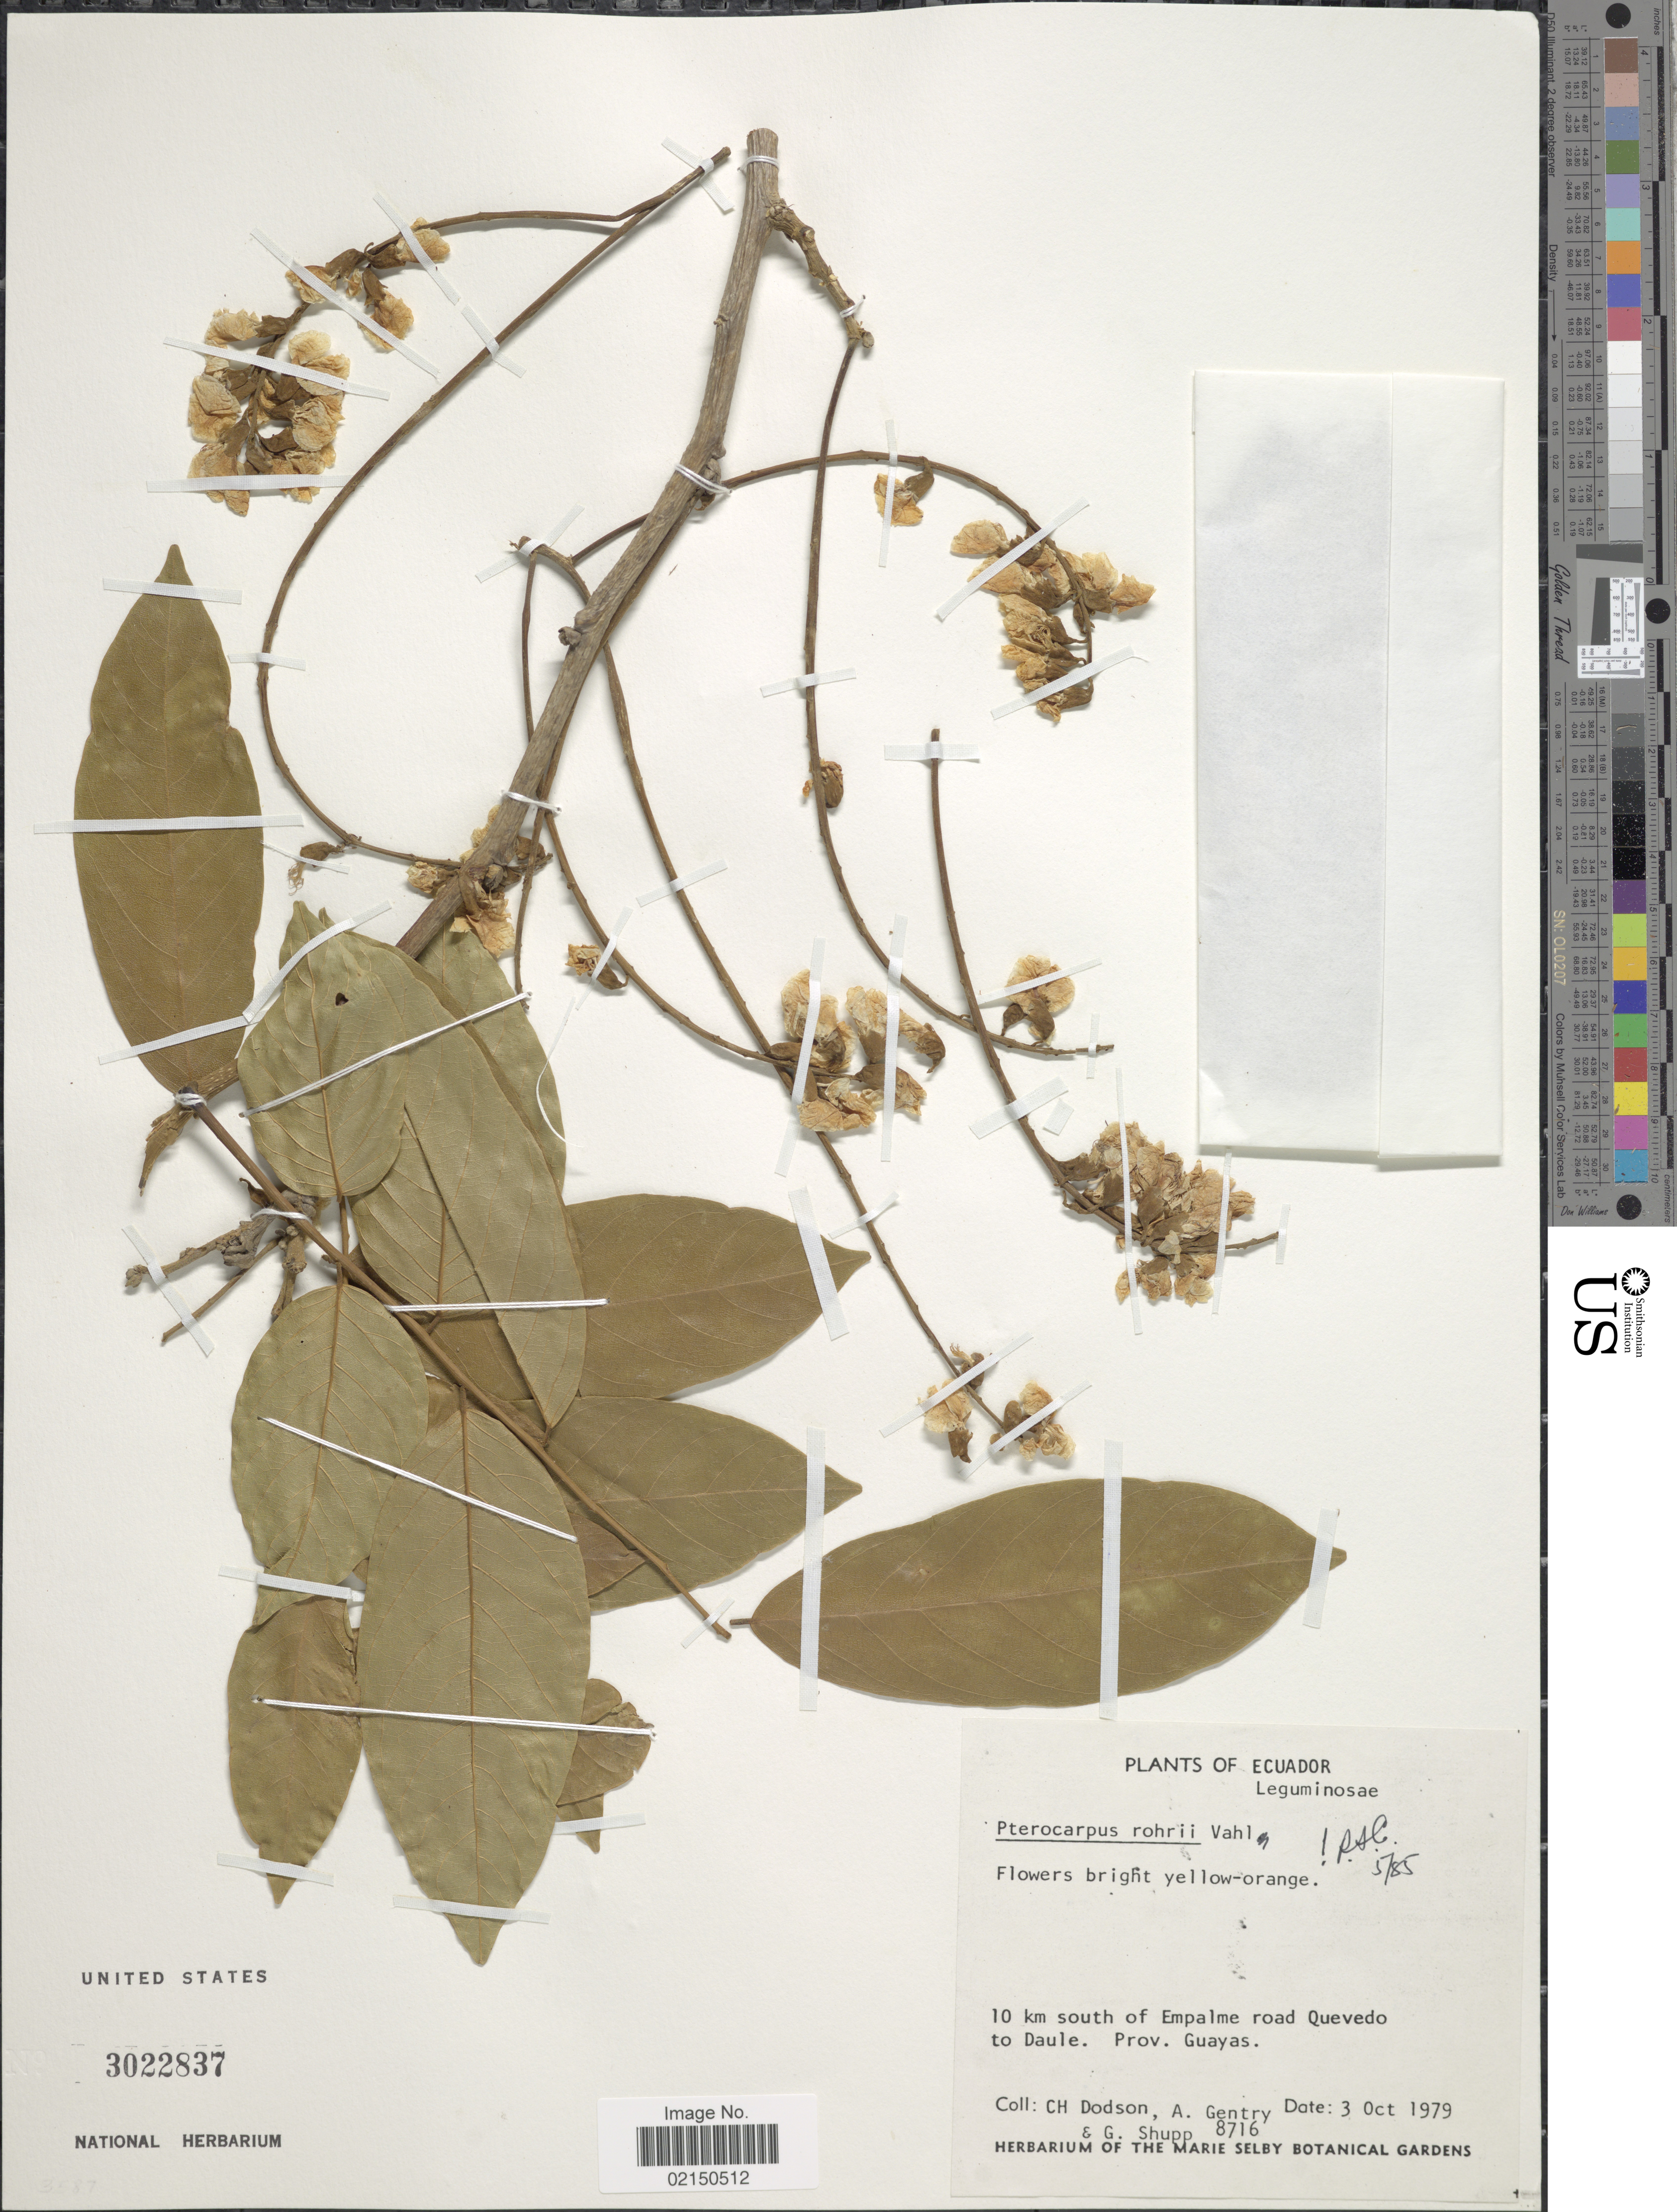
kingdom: Plantae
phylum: Tracheophyta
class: Magnoliopsida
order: Fabales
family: Fabaceae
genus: Pterocarpus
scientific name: Pterocarpus rohrii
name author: Vahl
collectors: C. H. Dodson, A. H. Gentry & G. Shupp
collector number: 8716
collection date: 1979-10-03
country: Ecuador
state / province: Guayas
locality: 10 km south of Empalme road Quevedo to Daule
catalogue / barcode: US 3022837